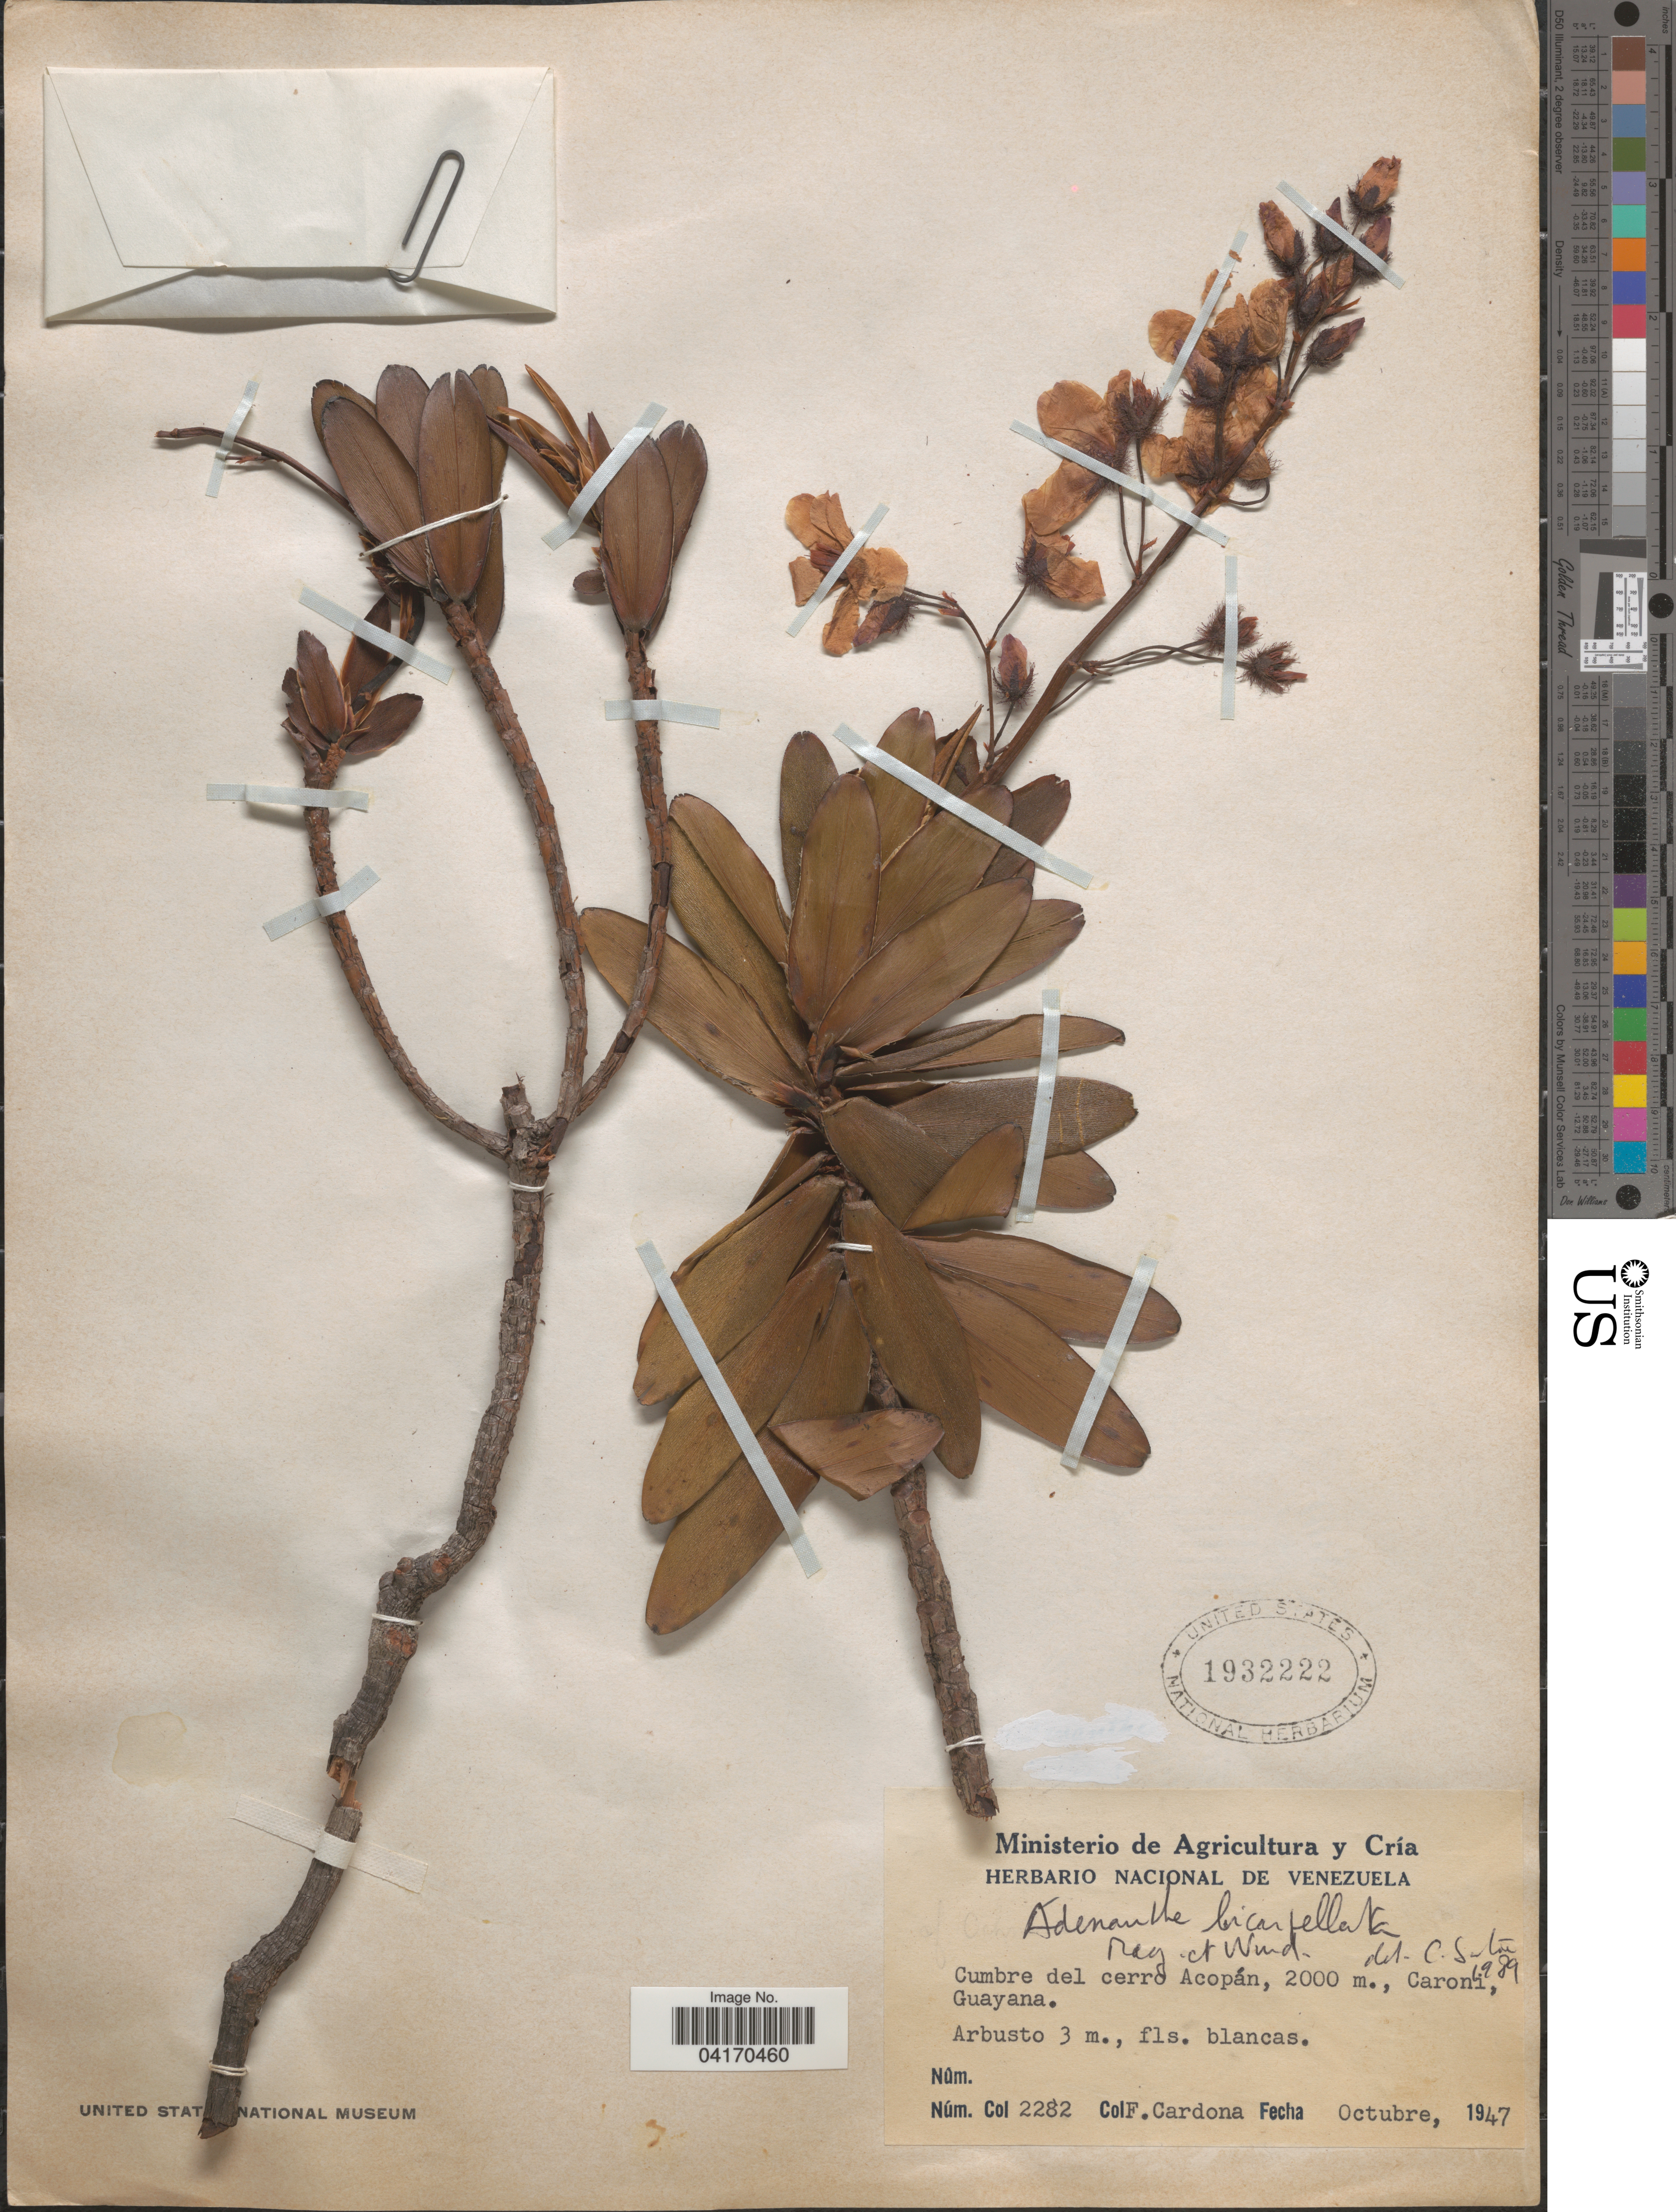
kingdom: Plantae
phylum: Tracheophyta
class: Magnoliopsida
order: Malpighiales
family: Ochnaceae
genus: Tyleria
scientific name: Tyleria bicarpellata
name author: (Maguire et al.) M.C.E. Amaral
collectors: F. Cardona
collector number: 2282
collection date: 1947-10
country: Venezuela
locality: Cumbre del cerro Acopán, Caroni, Guayana.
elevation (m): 2000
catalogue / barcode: US 1932222